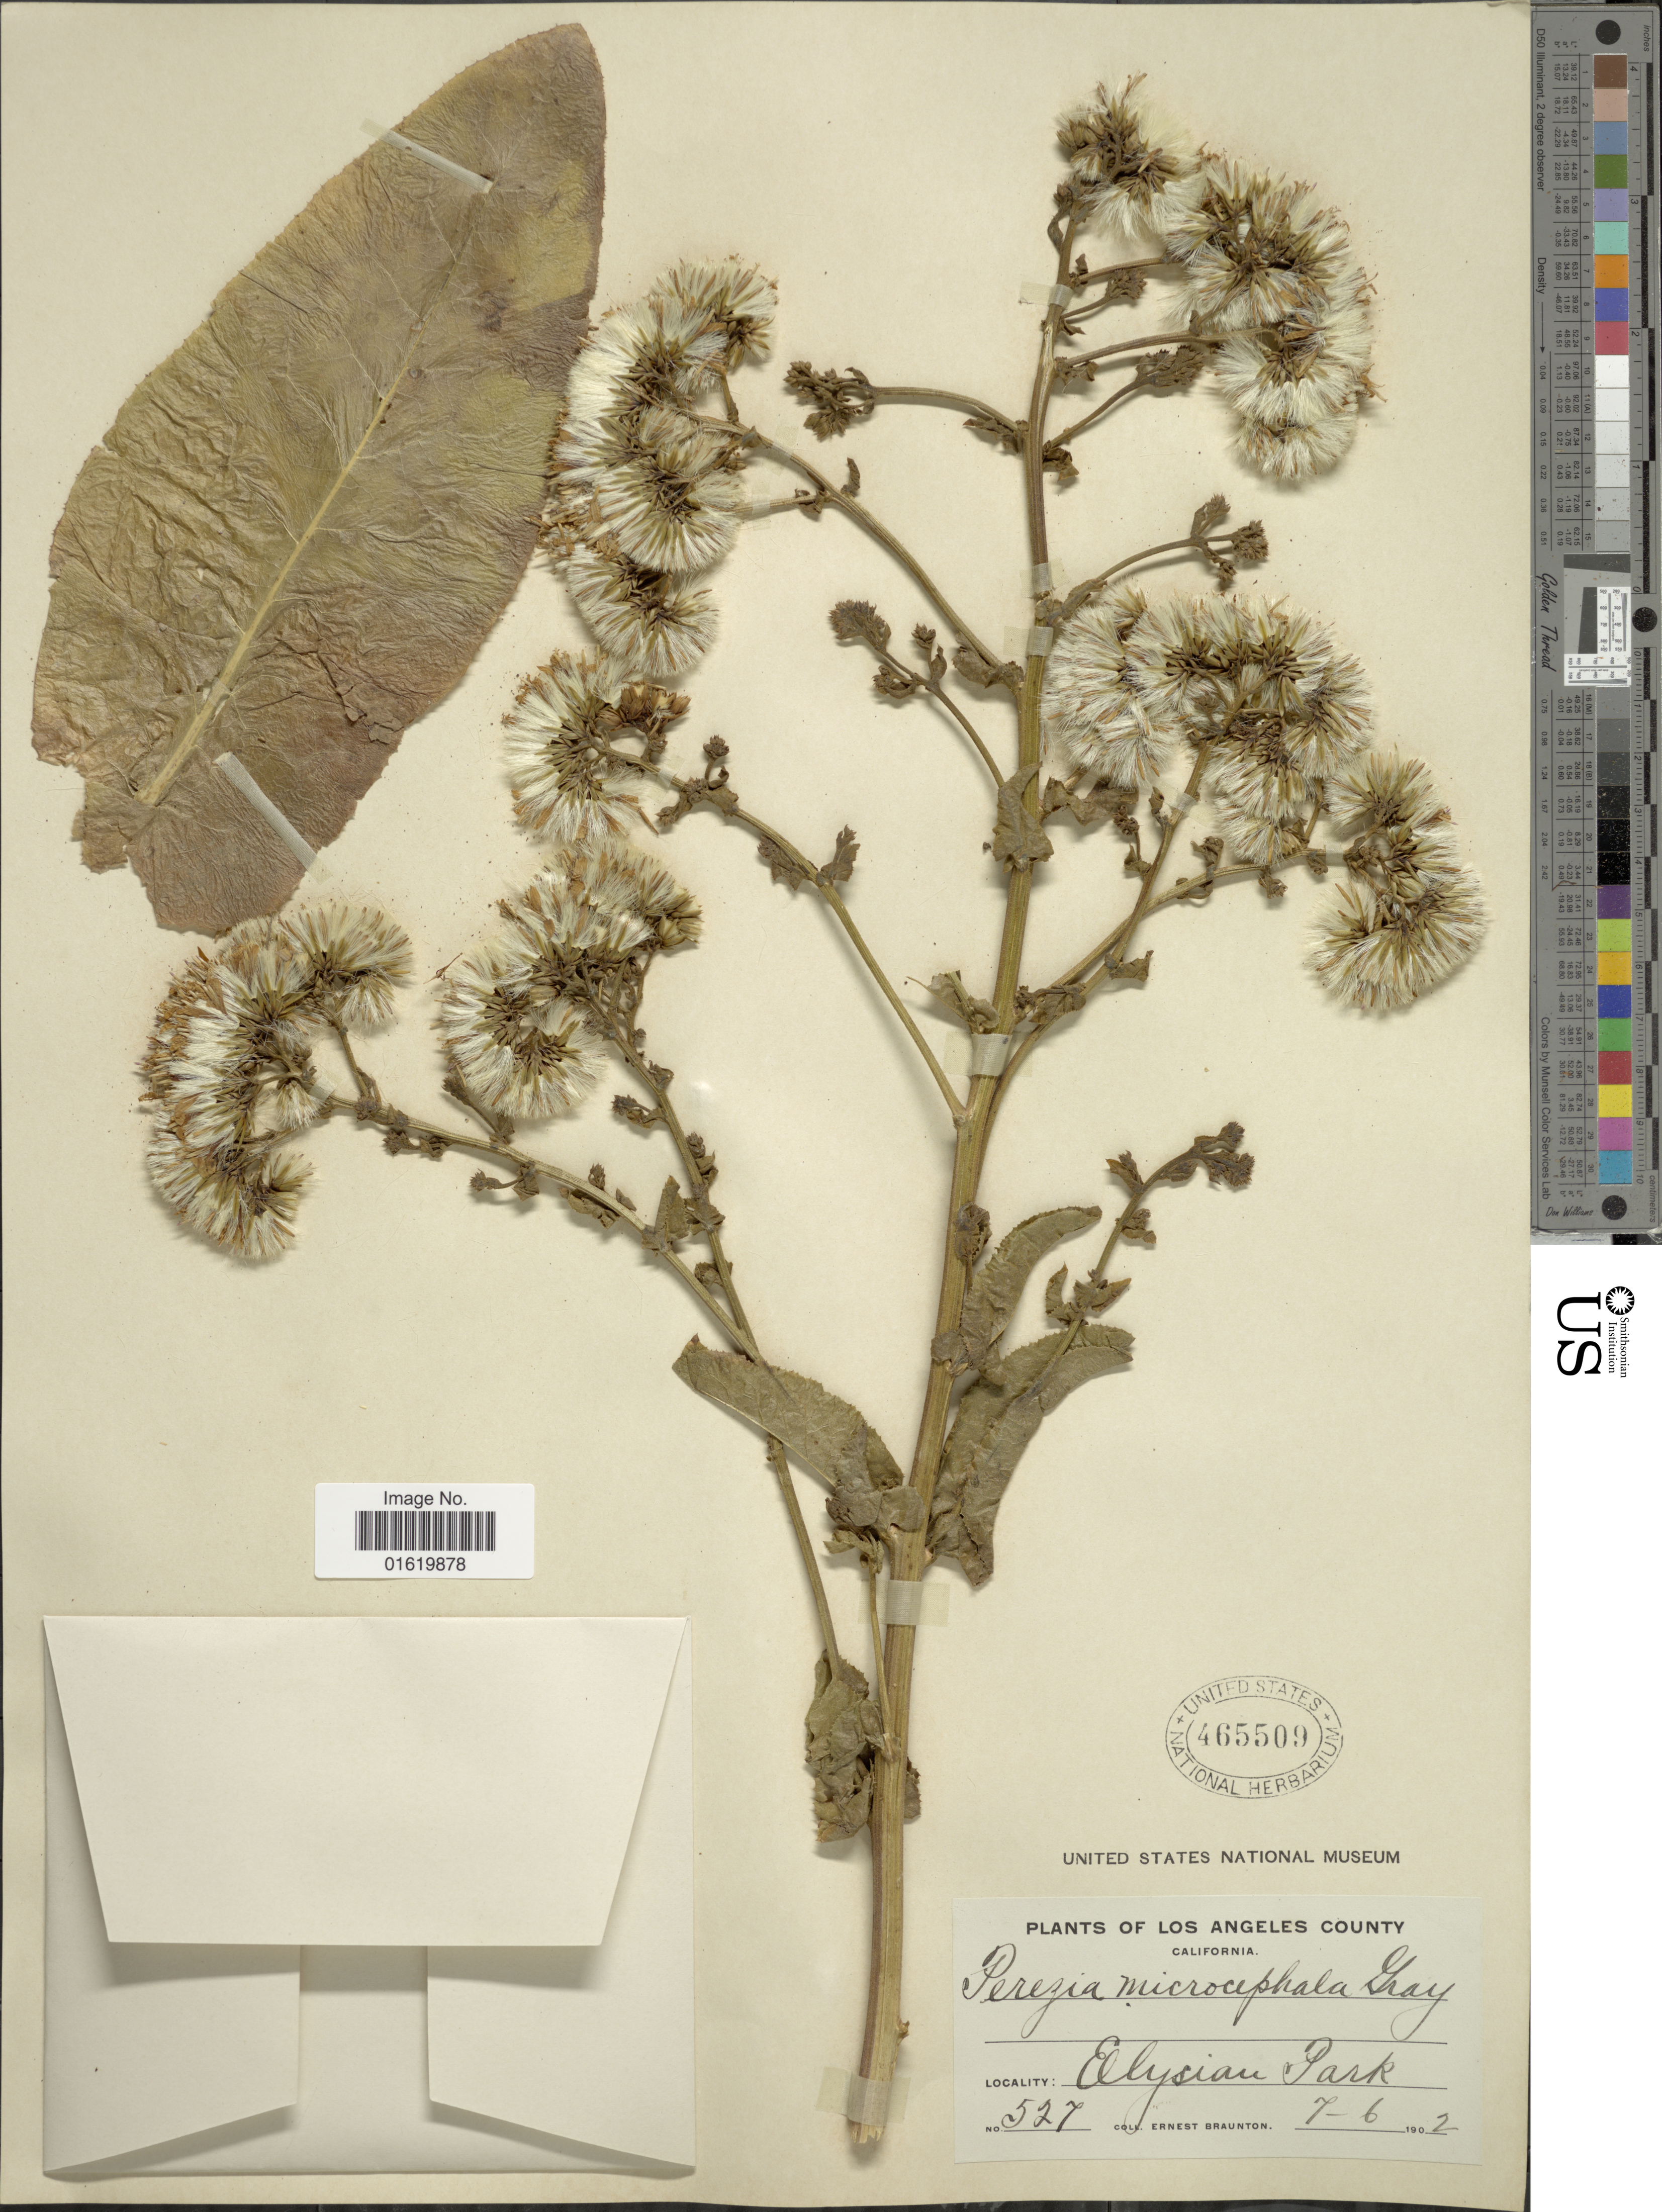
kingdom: Plantae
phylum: Tracheophyta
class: Magnoliopsida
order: Asterales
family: Asteraceae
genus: Acourtia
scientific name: Acourtia microcephala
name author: DC.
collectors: E. Braunton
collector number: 527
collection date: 1902-07-06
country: United States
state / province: California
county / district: Los Angeles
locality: Los Angeles County. Ellysian Park.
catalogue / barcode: US 465509